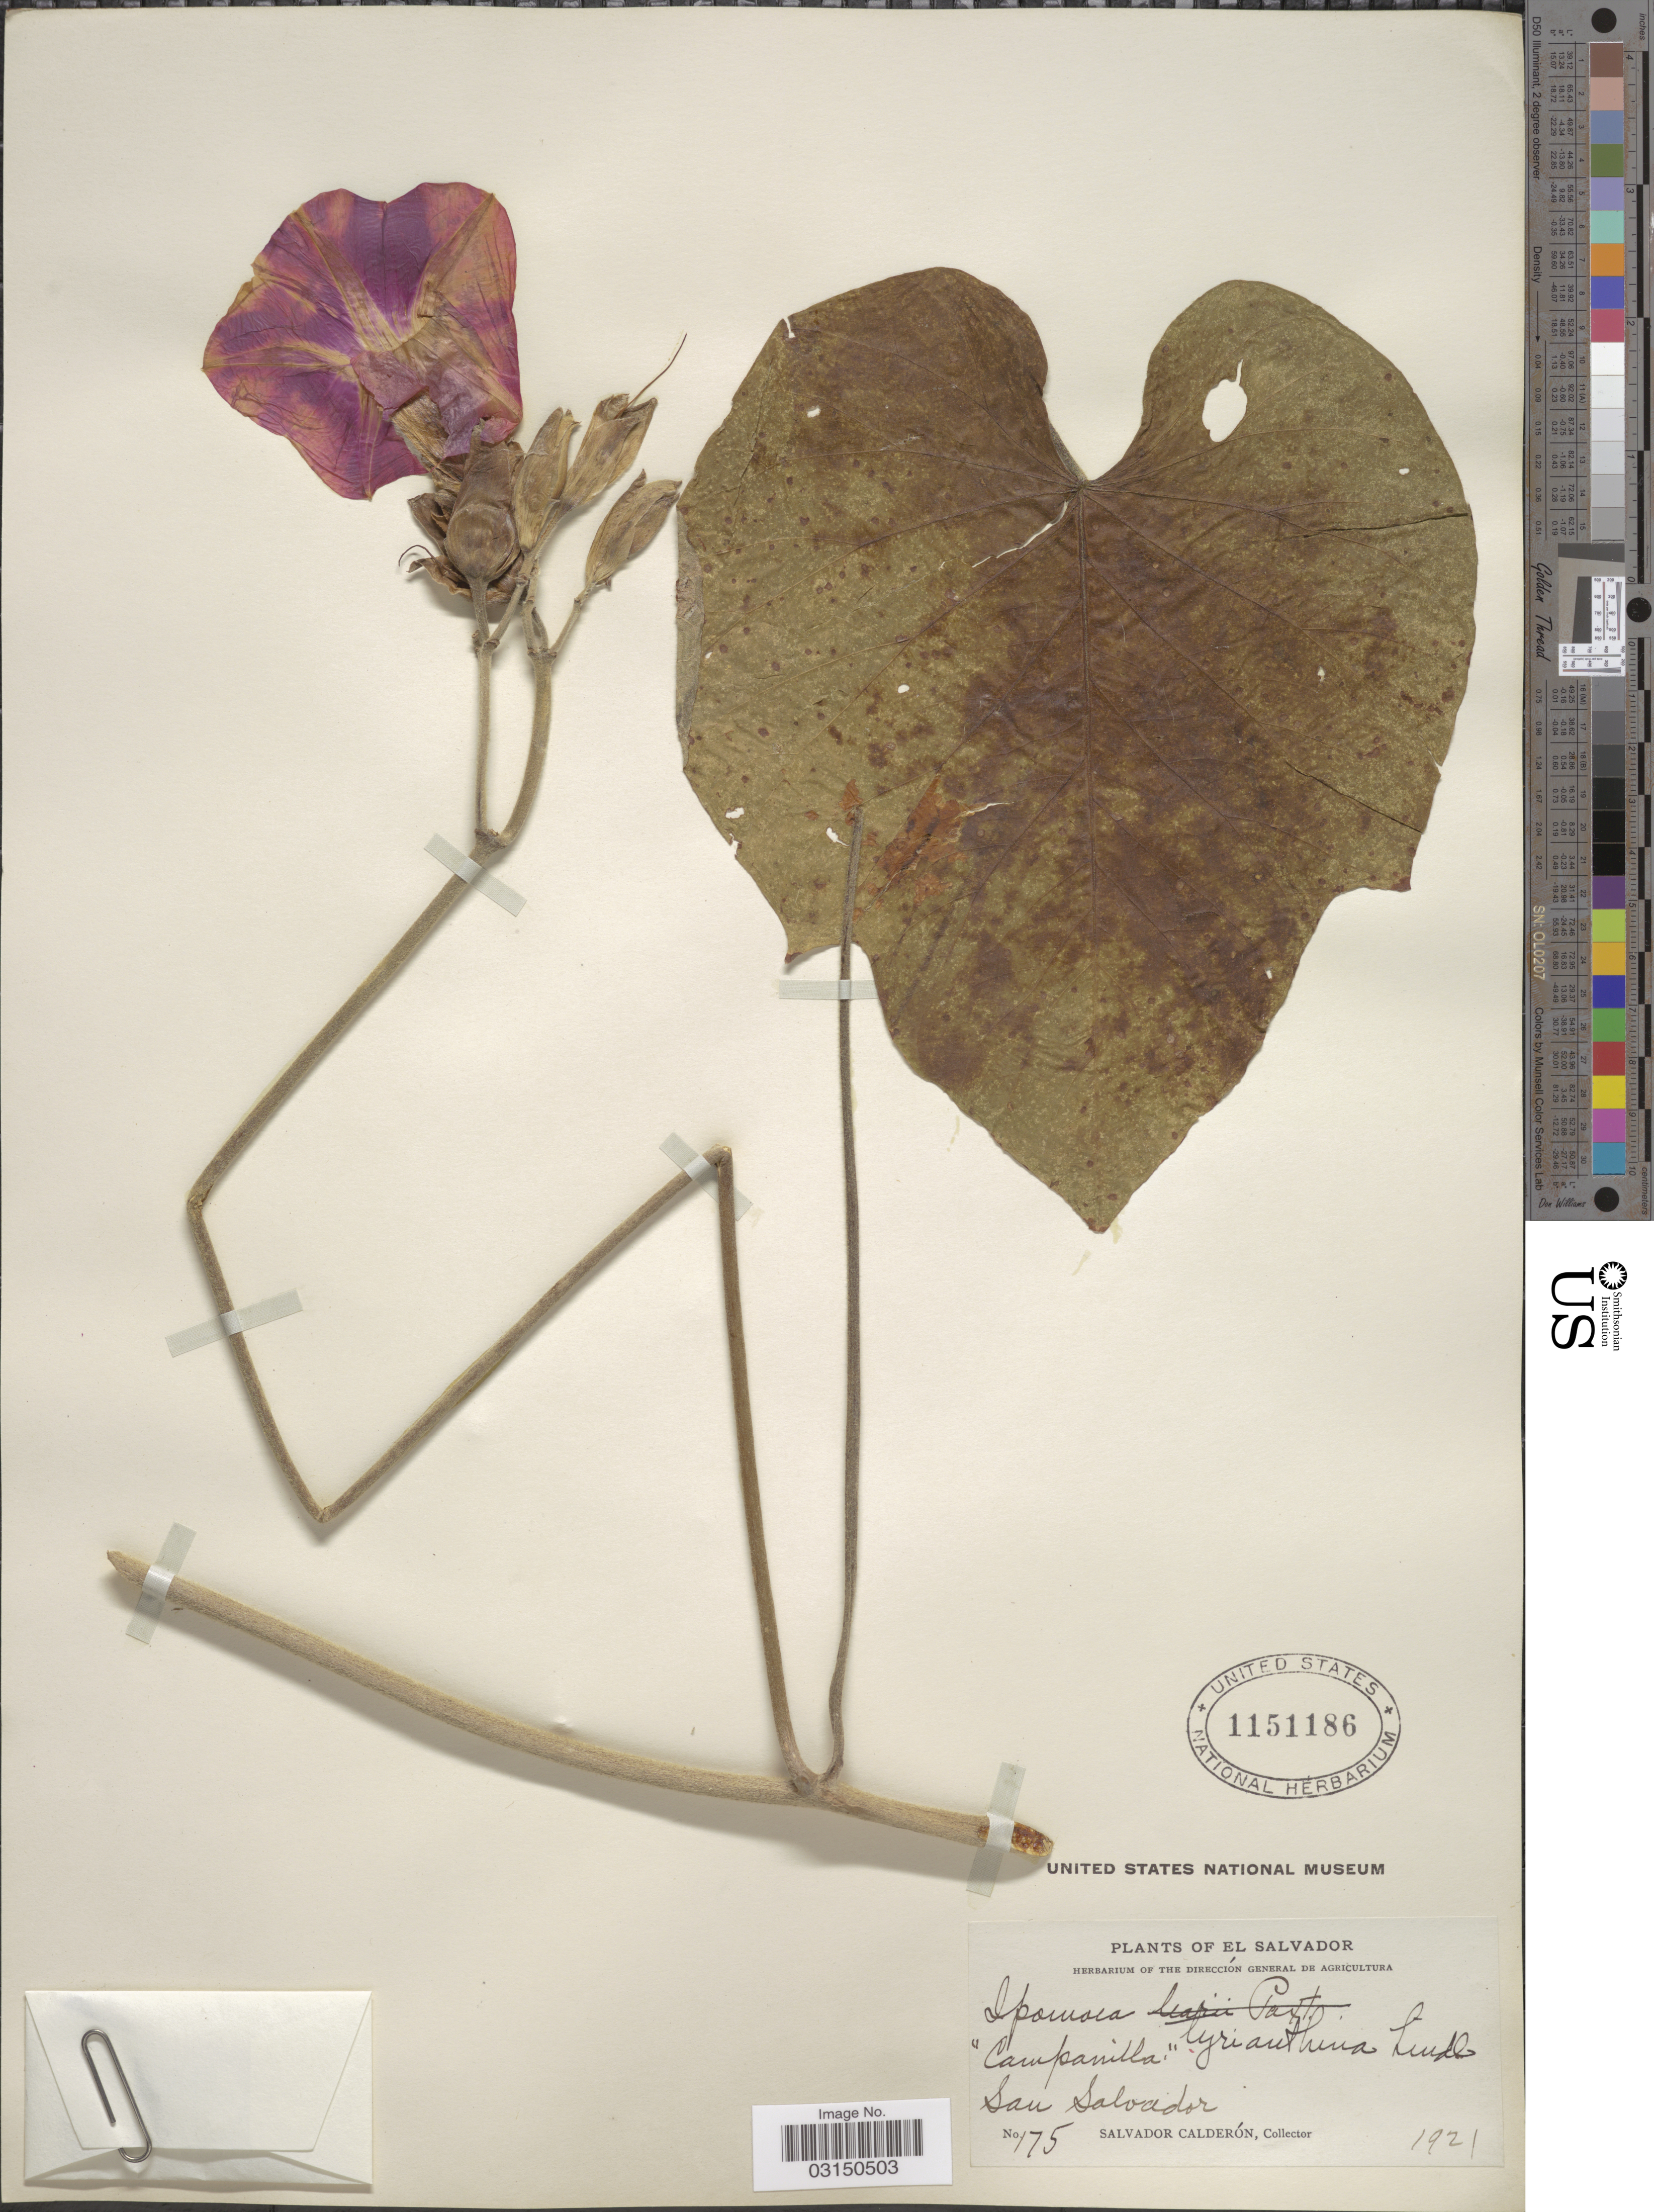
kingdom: Plantae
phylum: Tracheophyta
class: Magnoliopsida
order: Solanales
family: Convolvulaceae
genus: Ipomoea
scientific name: Ipomoea mairetii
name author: Choisy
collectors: S. Calderón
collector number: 175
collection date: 1921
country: El Salvador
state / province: San Salvador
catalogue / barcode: US 1151186